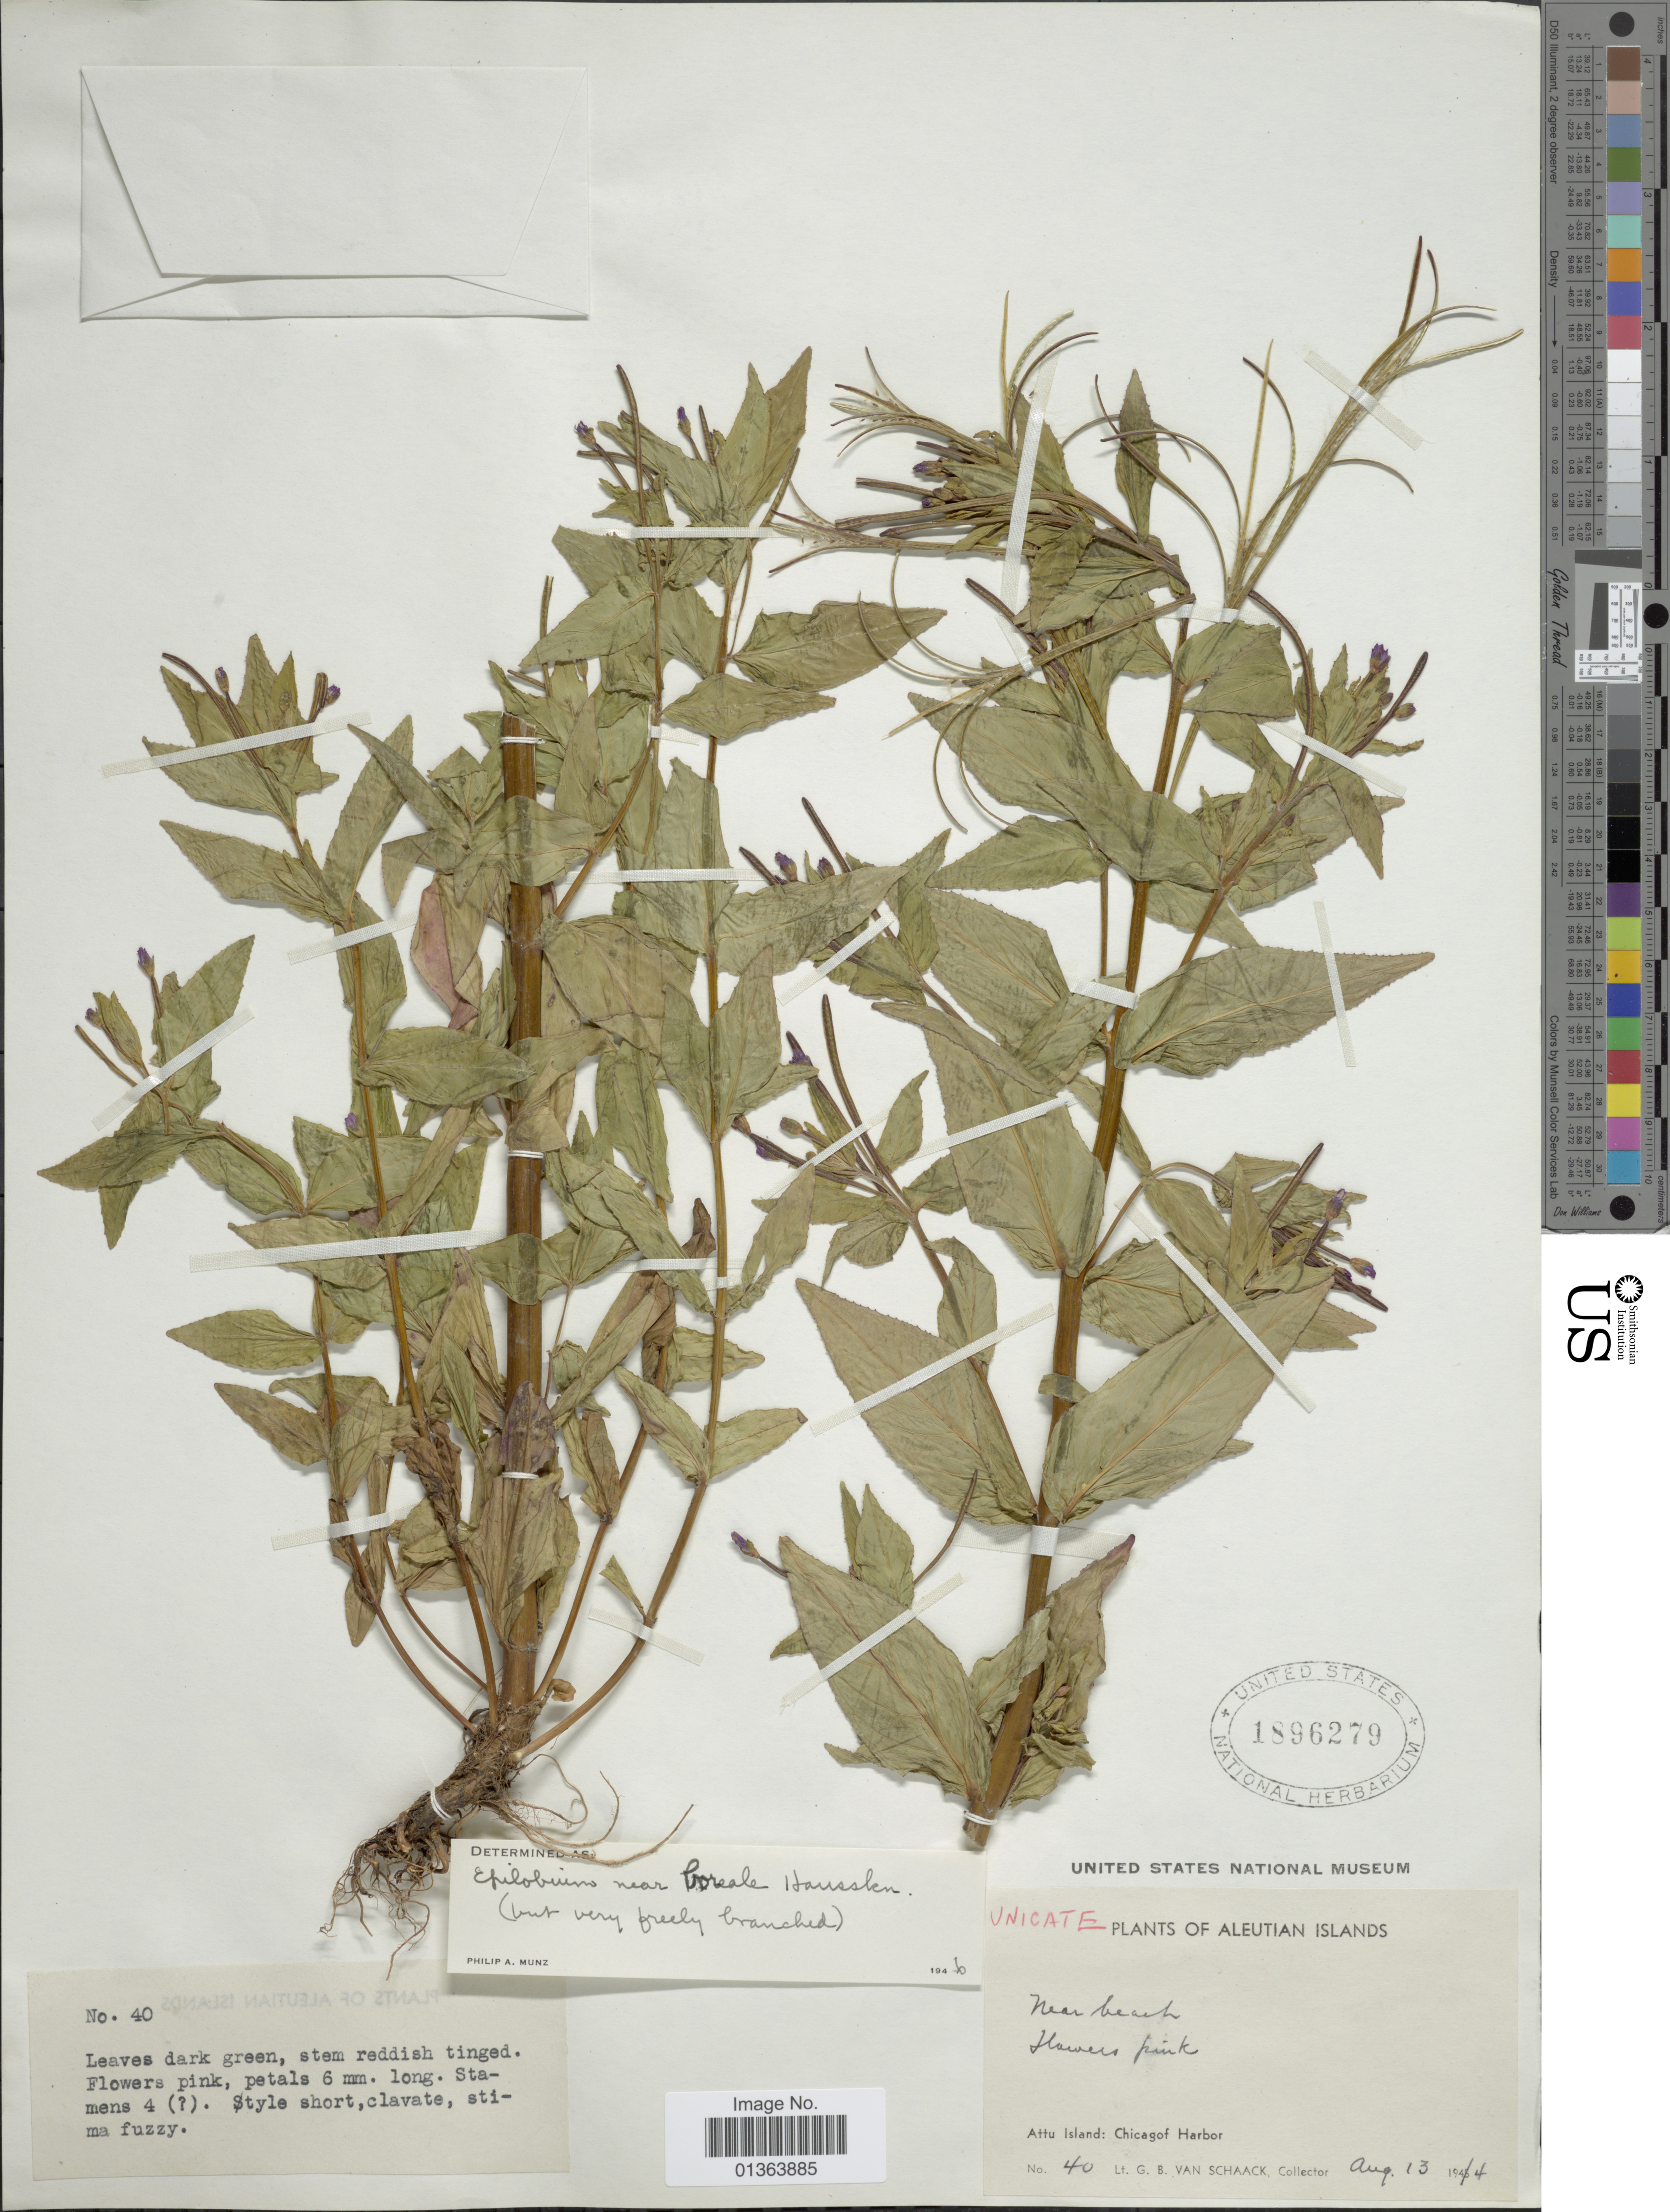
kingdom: Plantae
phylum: Tracheophyta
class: Magnoliopsida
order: Myrtales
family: Onagraceae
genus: Epilobium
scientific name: Epilobium ciliatum subsp. glandulosum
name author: (Lehm.) Hoch & P.H. Raven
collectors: G. Van Schaack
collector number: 40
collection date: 1944-08-13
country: United States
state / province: Alaska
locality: Aleutian Islands. Attu Island: Chiachagof Harbor.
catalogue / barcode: US 1896279